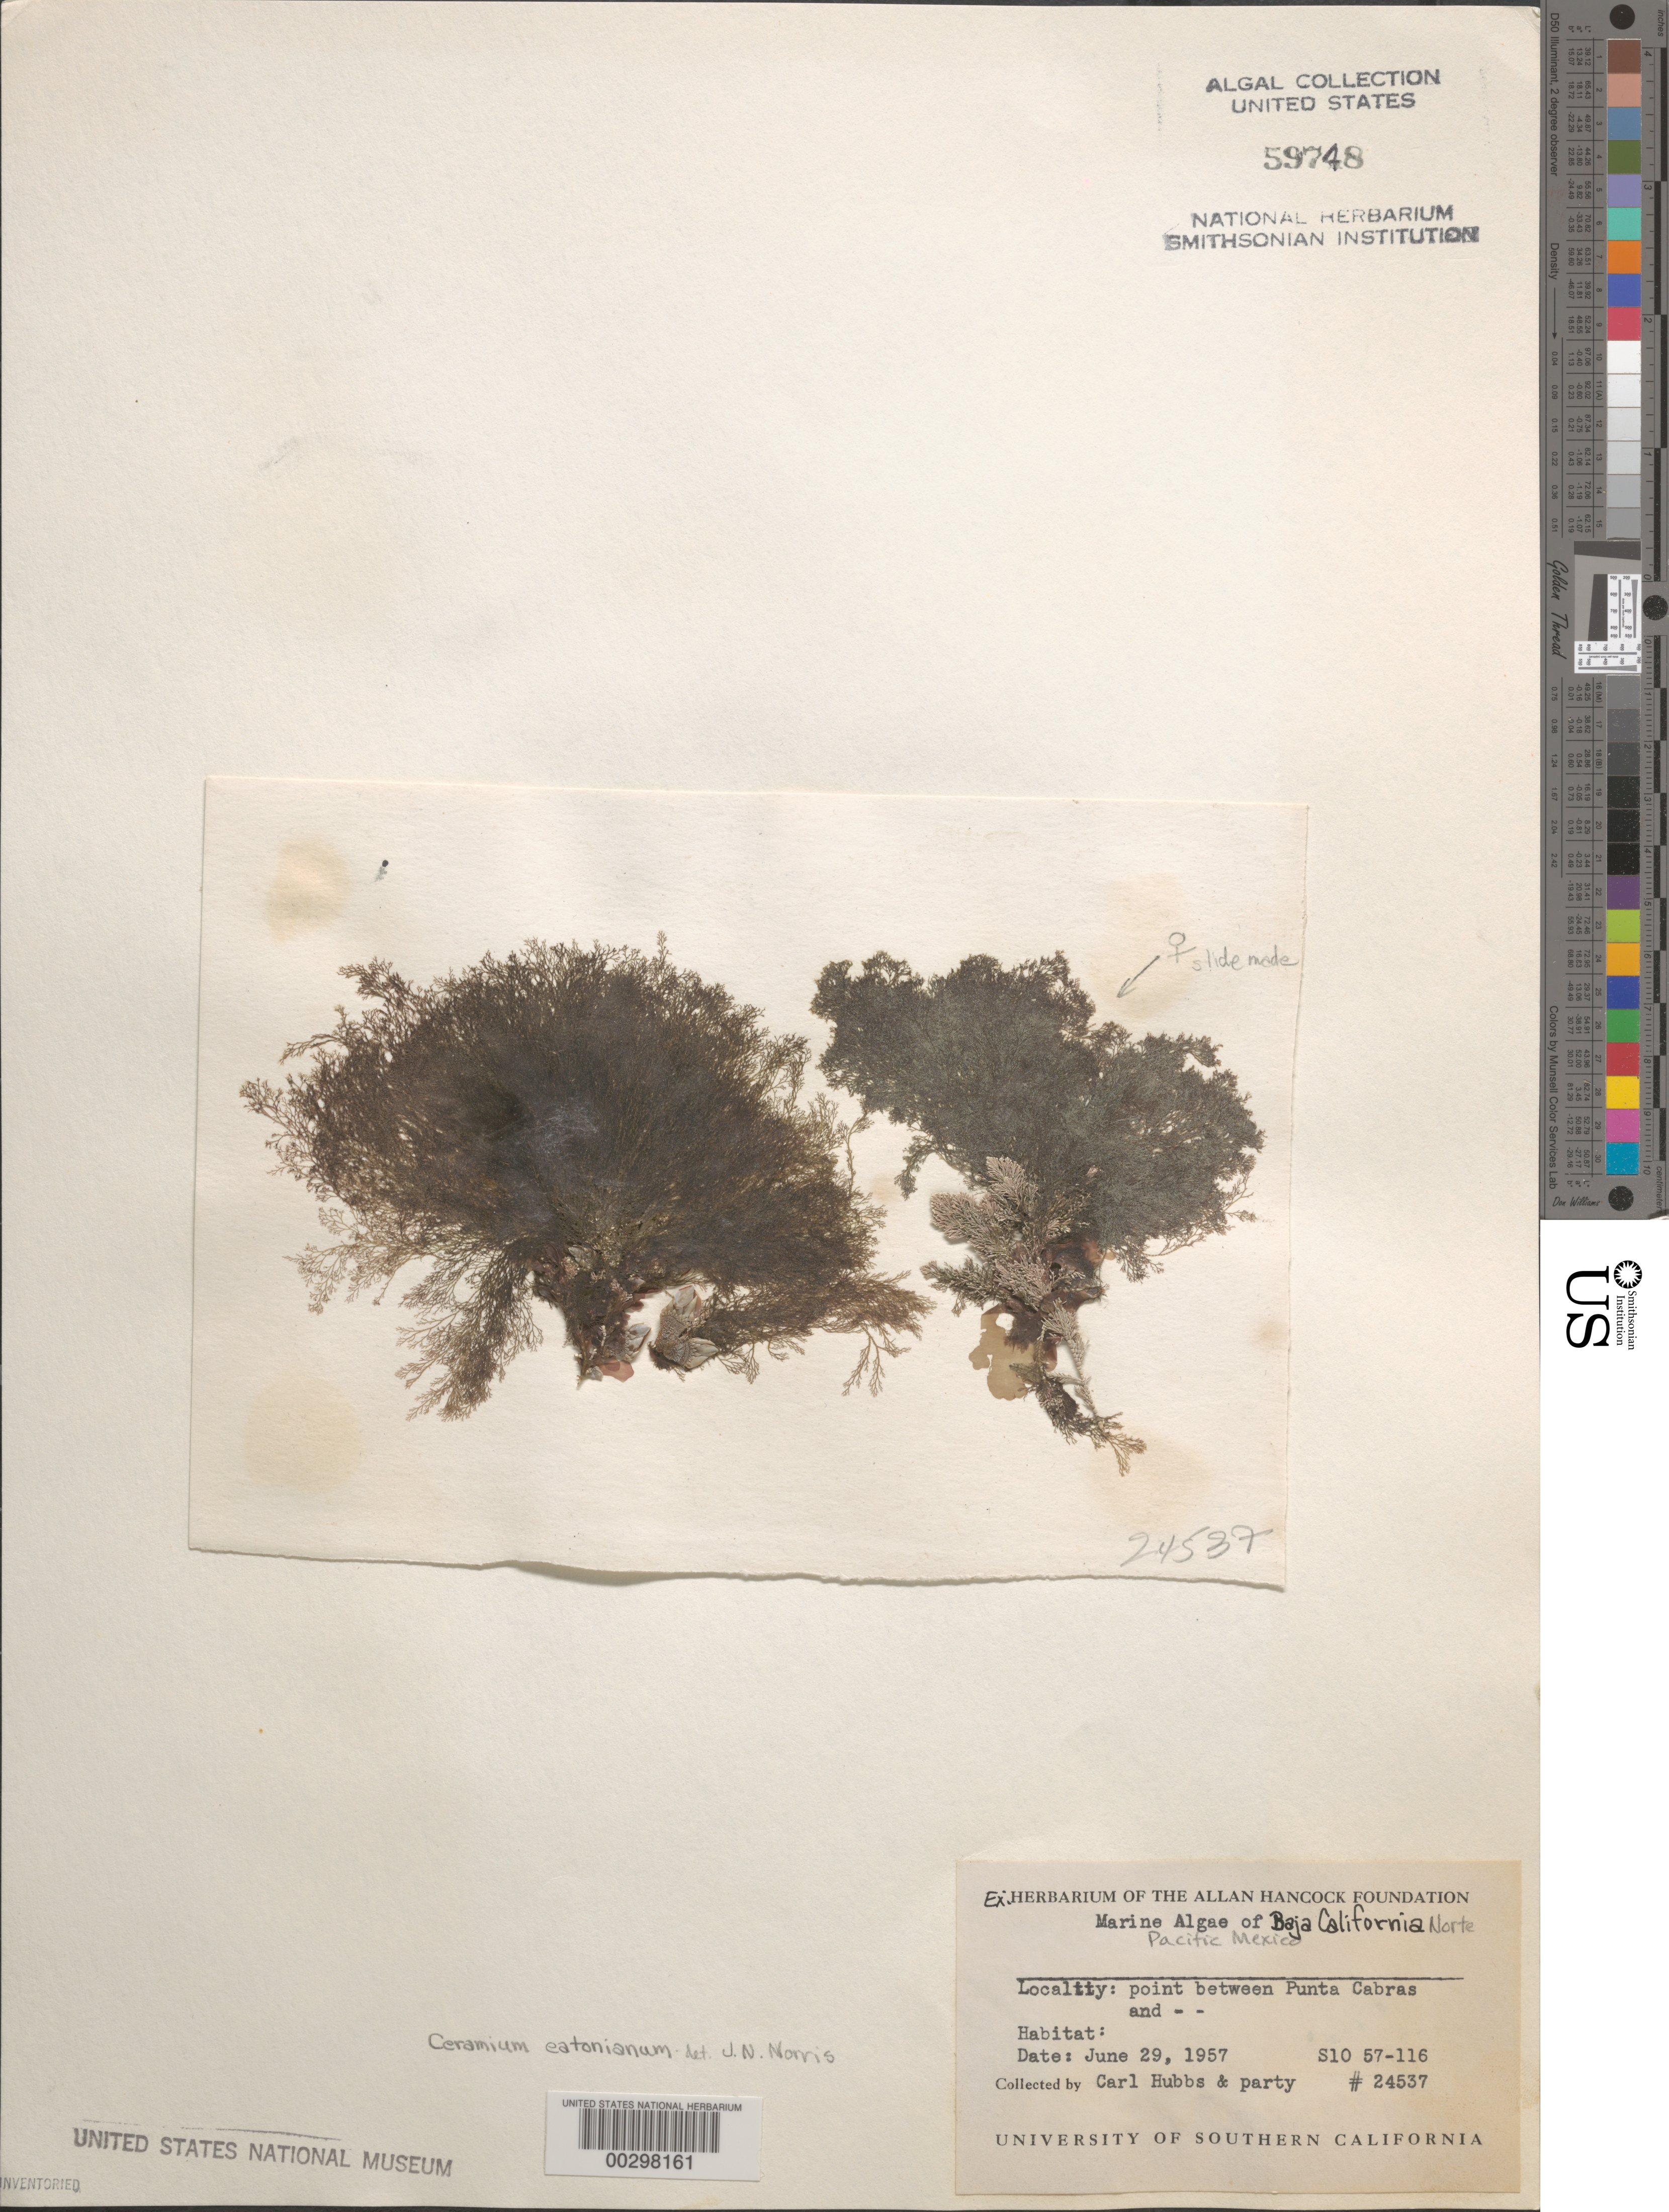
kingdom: Plantae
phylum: Rhodophyta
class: Florideophyceae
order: Ceramiales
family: Ceramiaceae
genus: Corallophila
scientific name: Corallophila eatoniana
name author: (Farl.) T.O. Cho et al.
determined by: Algae name updating Project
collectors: C. Hubbs & et al.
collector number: EYD 24537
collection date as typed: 29 Jun 1957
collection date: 1957-06-29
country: Mexico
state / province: Baja California Norte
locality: Near Punta Cabras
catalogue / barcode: US 59748